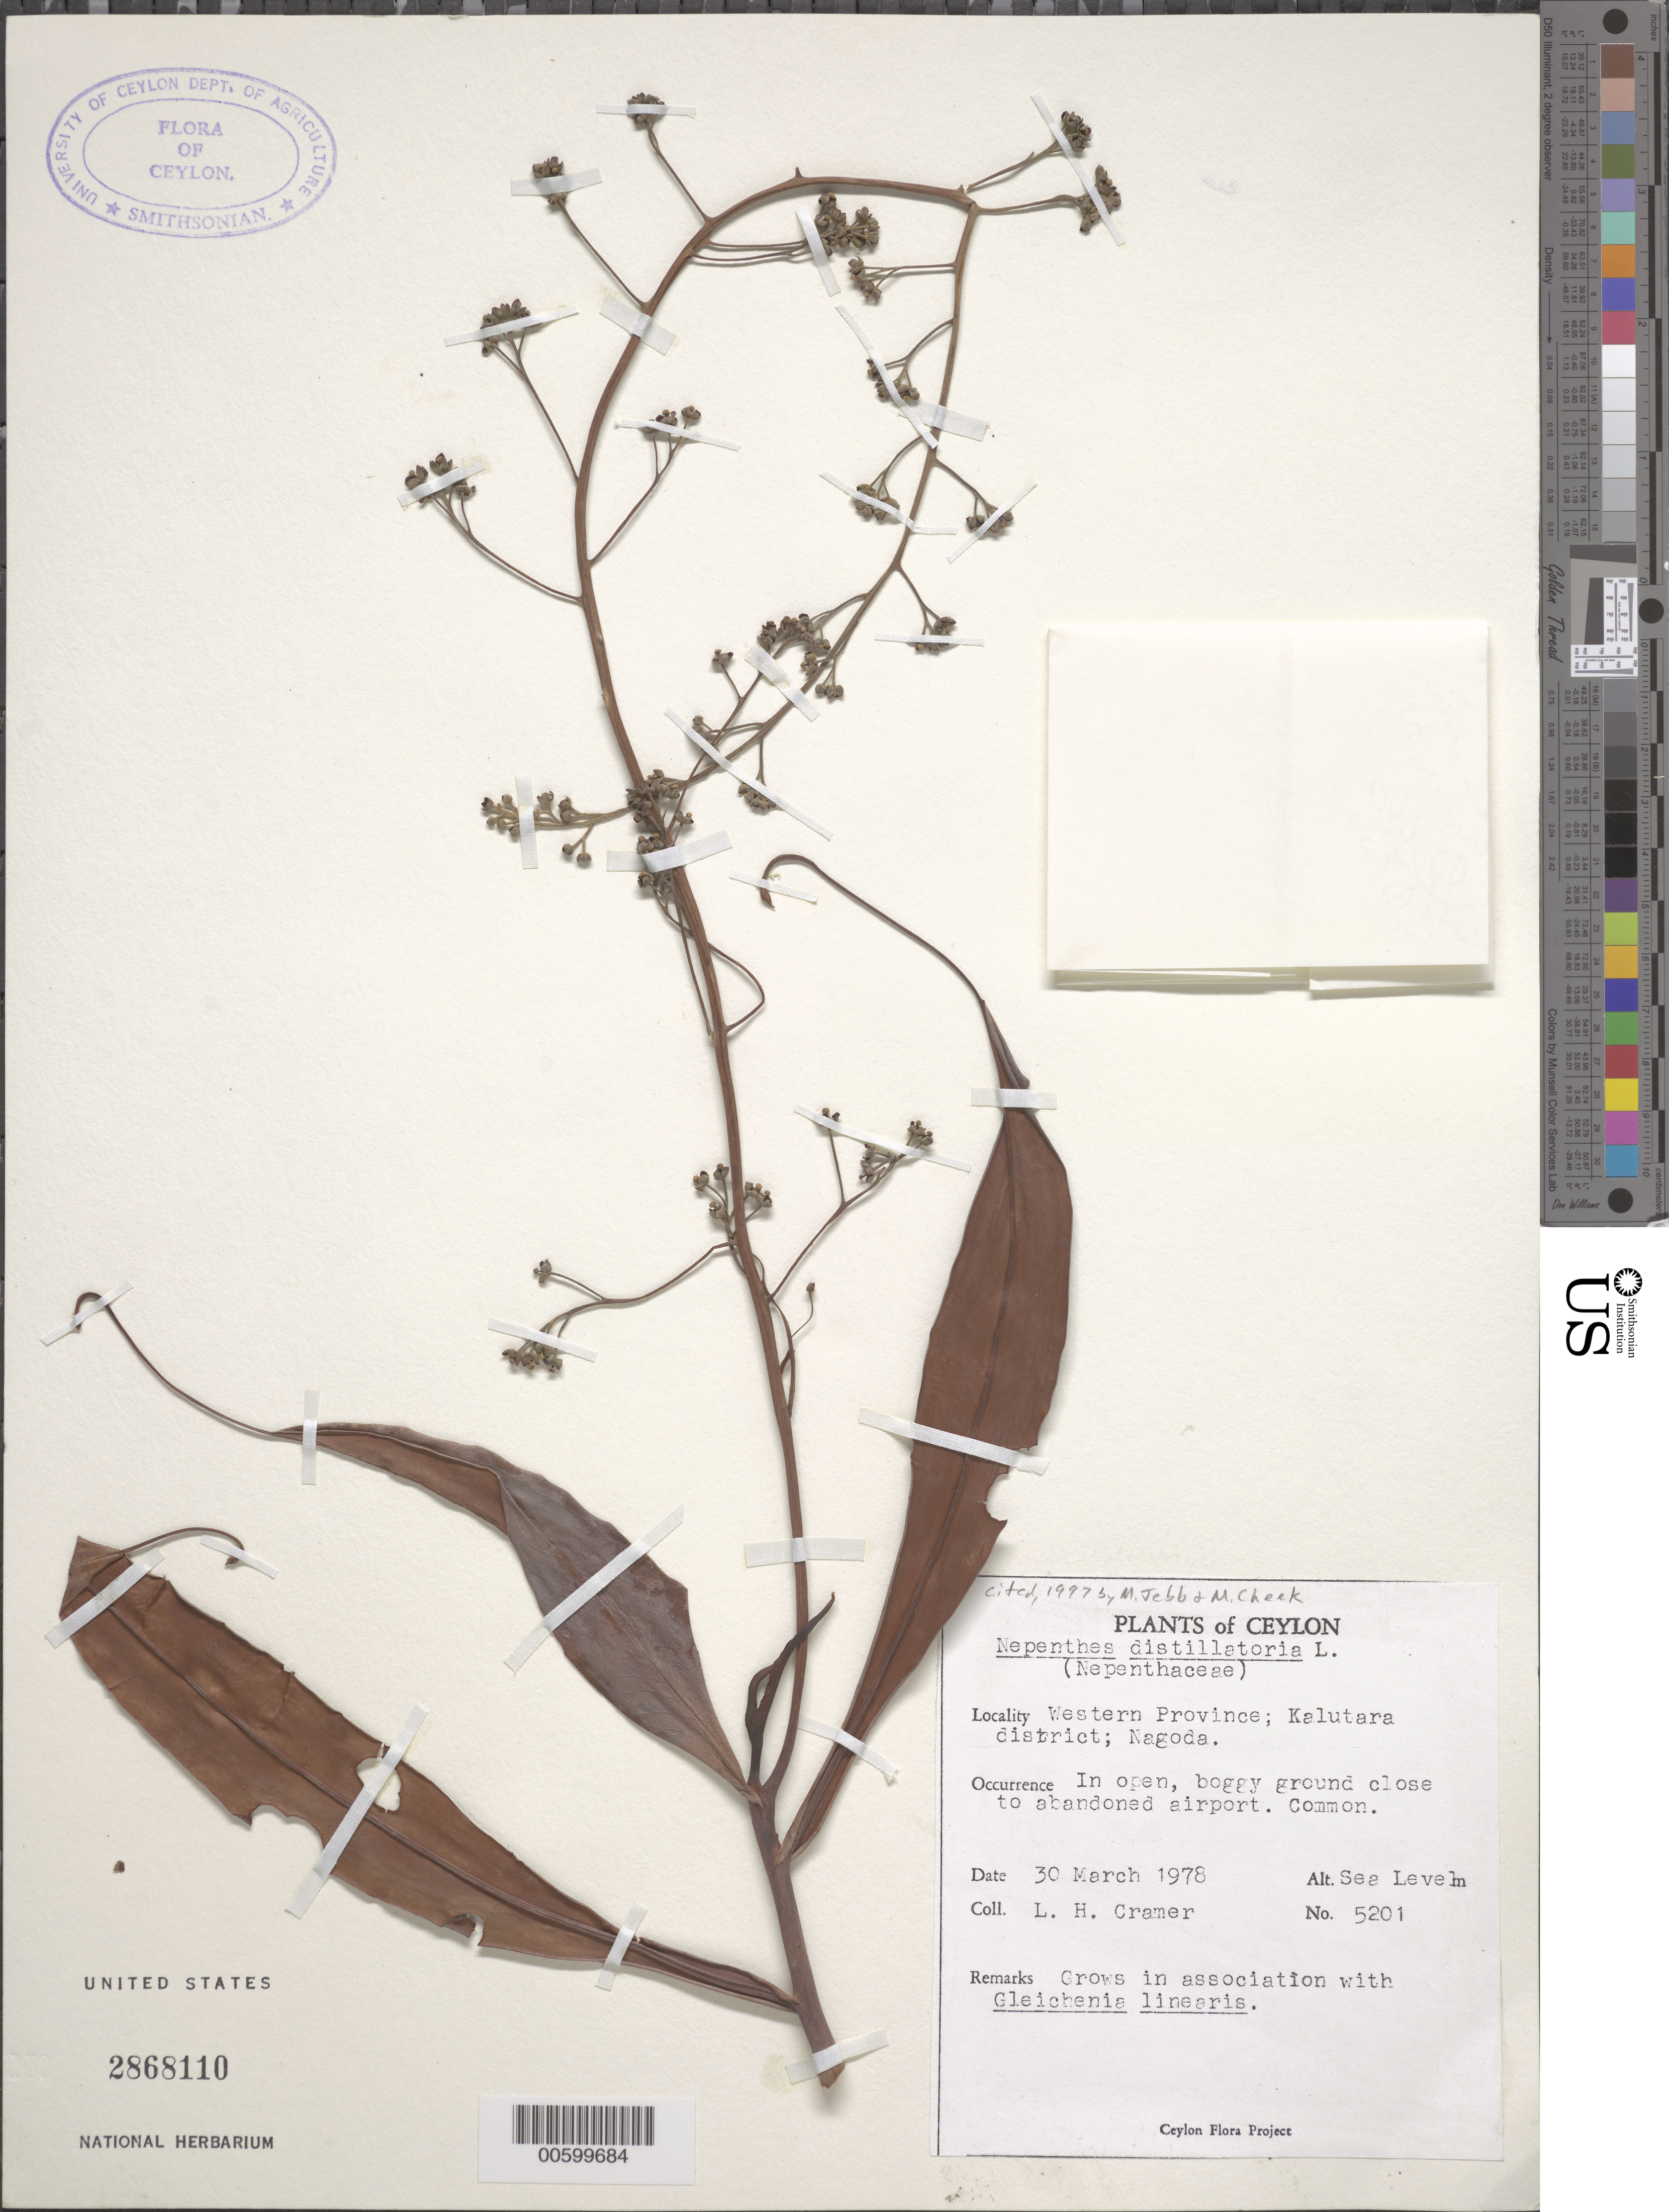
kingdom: Plantae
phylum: Tracheophyta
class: Magnoliopsida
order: Caryophyllales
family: Nepenthaceae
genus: Nepenthes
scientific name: Nepenthes distillatoria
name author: L.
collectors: L. H. Cramer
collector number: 5201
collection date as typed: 30 Mar 1978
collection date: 1978-03-30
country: Sri Lanka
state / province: Western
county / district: Kalutara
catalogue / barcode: US 2868110